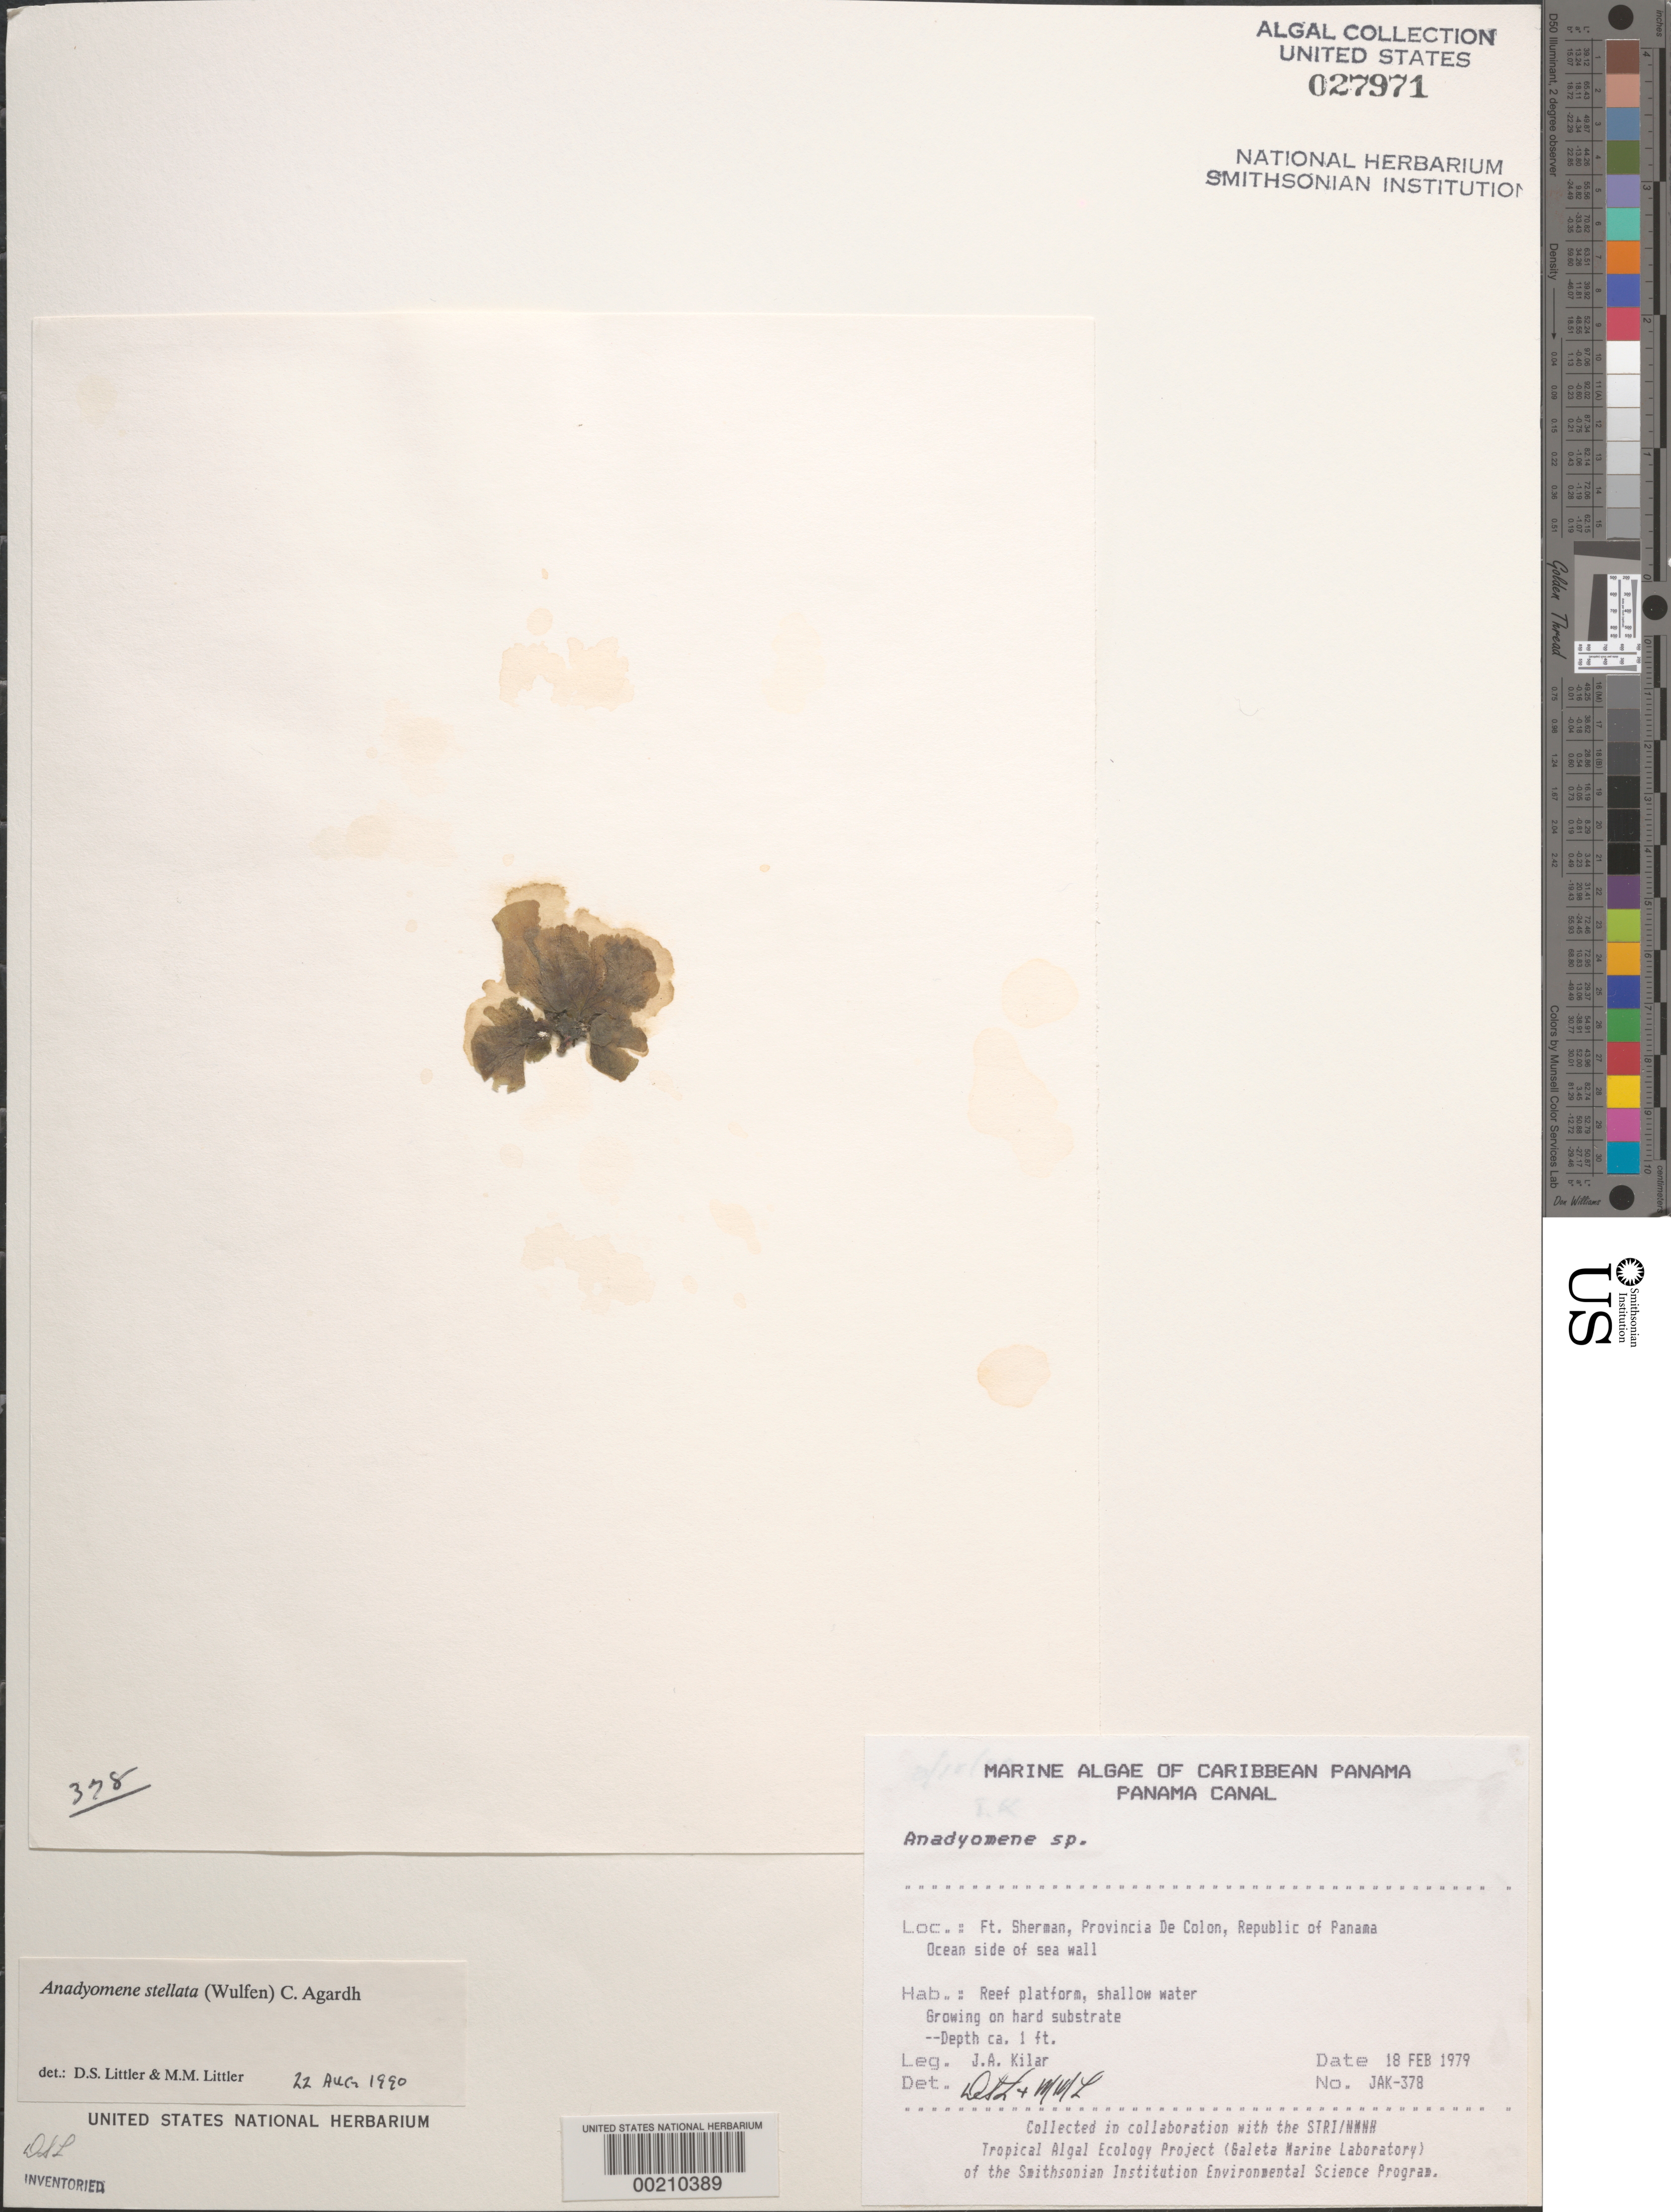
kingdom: Plantae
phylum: Chlorophyta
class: Ulvophyceae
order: Cladophorales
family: Anadyomenaceae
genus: Anadyomene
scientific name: Anadyomene stellata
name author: (Wulfen) C. Agardh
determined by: Littler, D. S.; Littler, M. M.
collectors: J. A. Kilar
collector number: JAK-378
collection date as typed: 18 Feb 1979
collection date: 1979-02-18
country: Panama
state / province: Colón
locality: Fort Sherman, Canal Zone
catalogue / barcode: US 27971